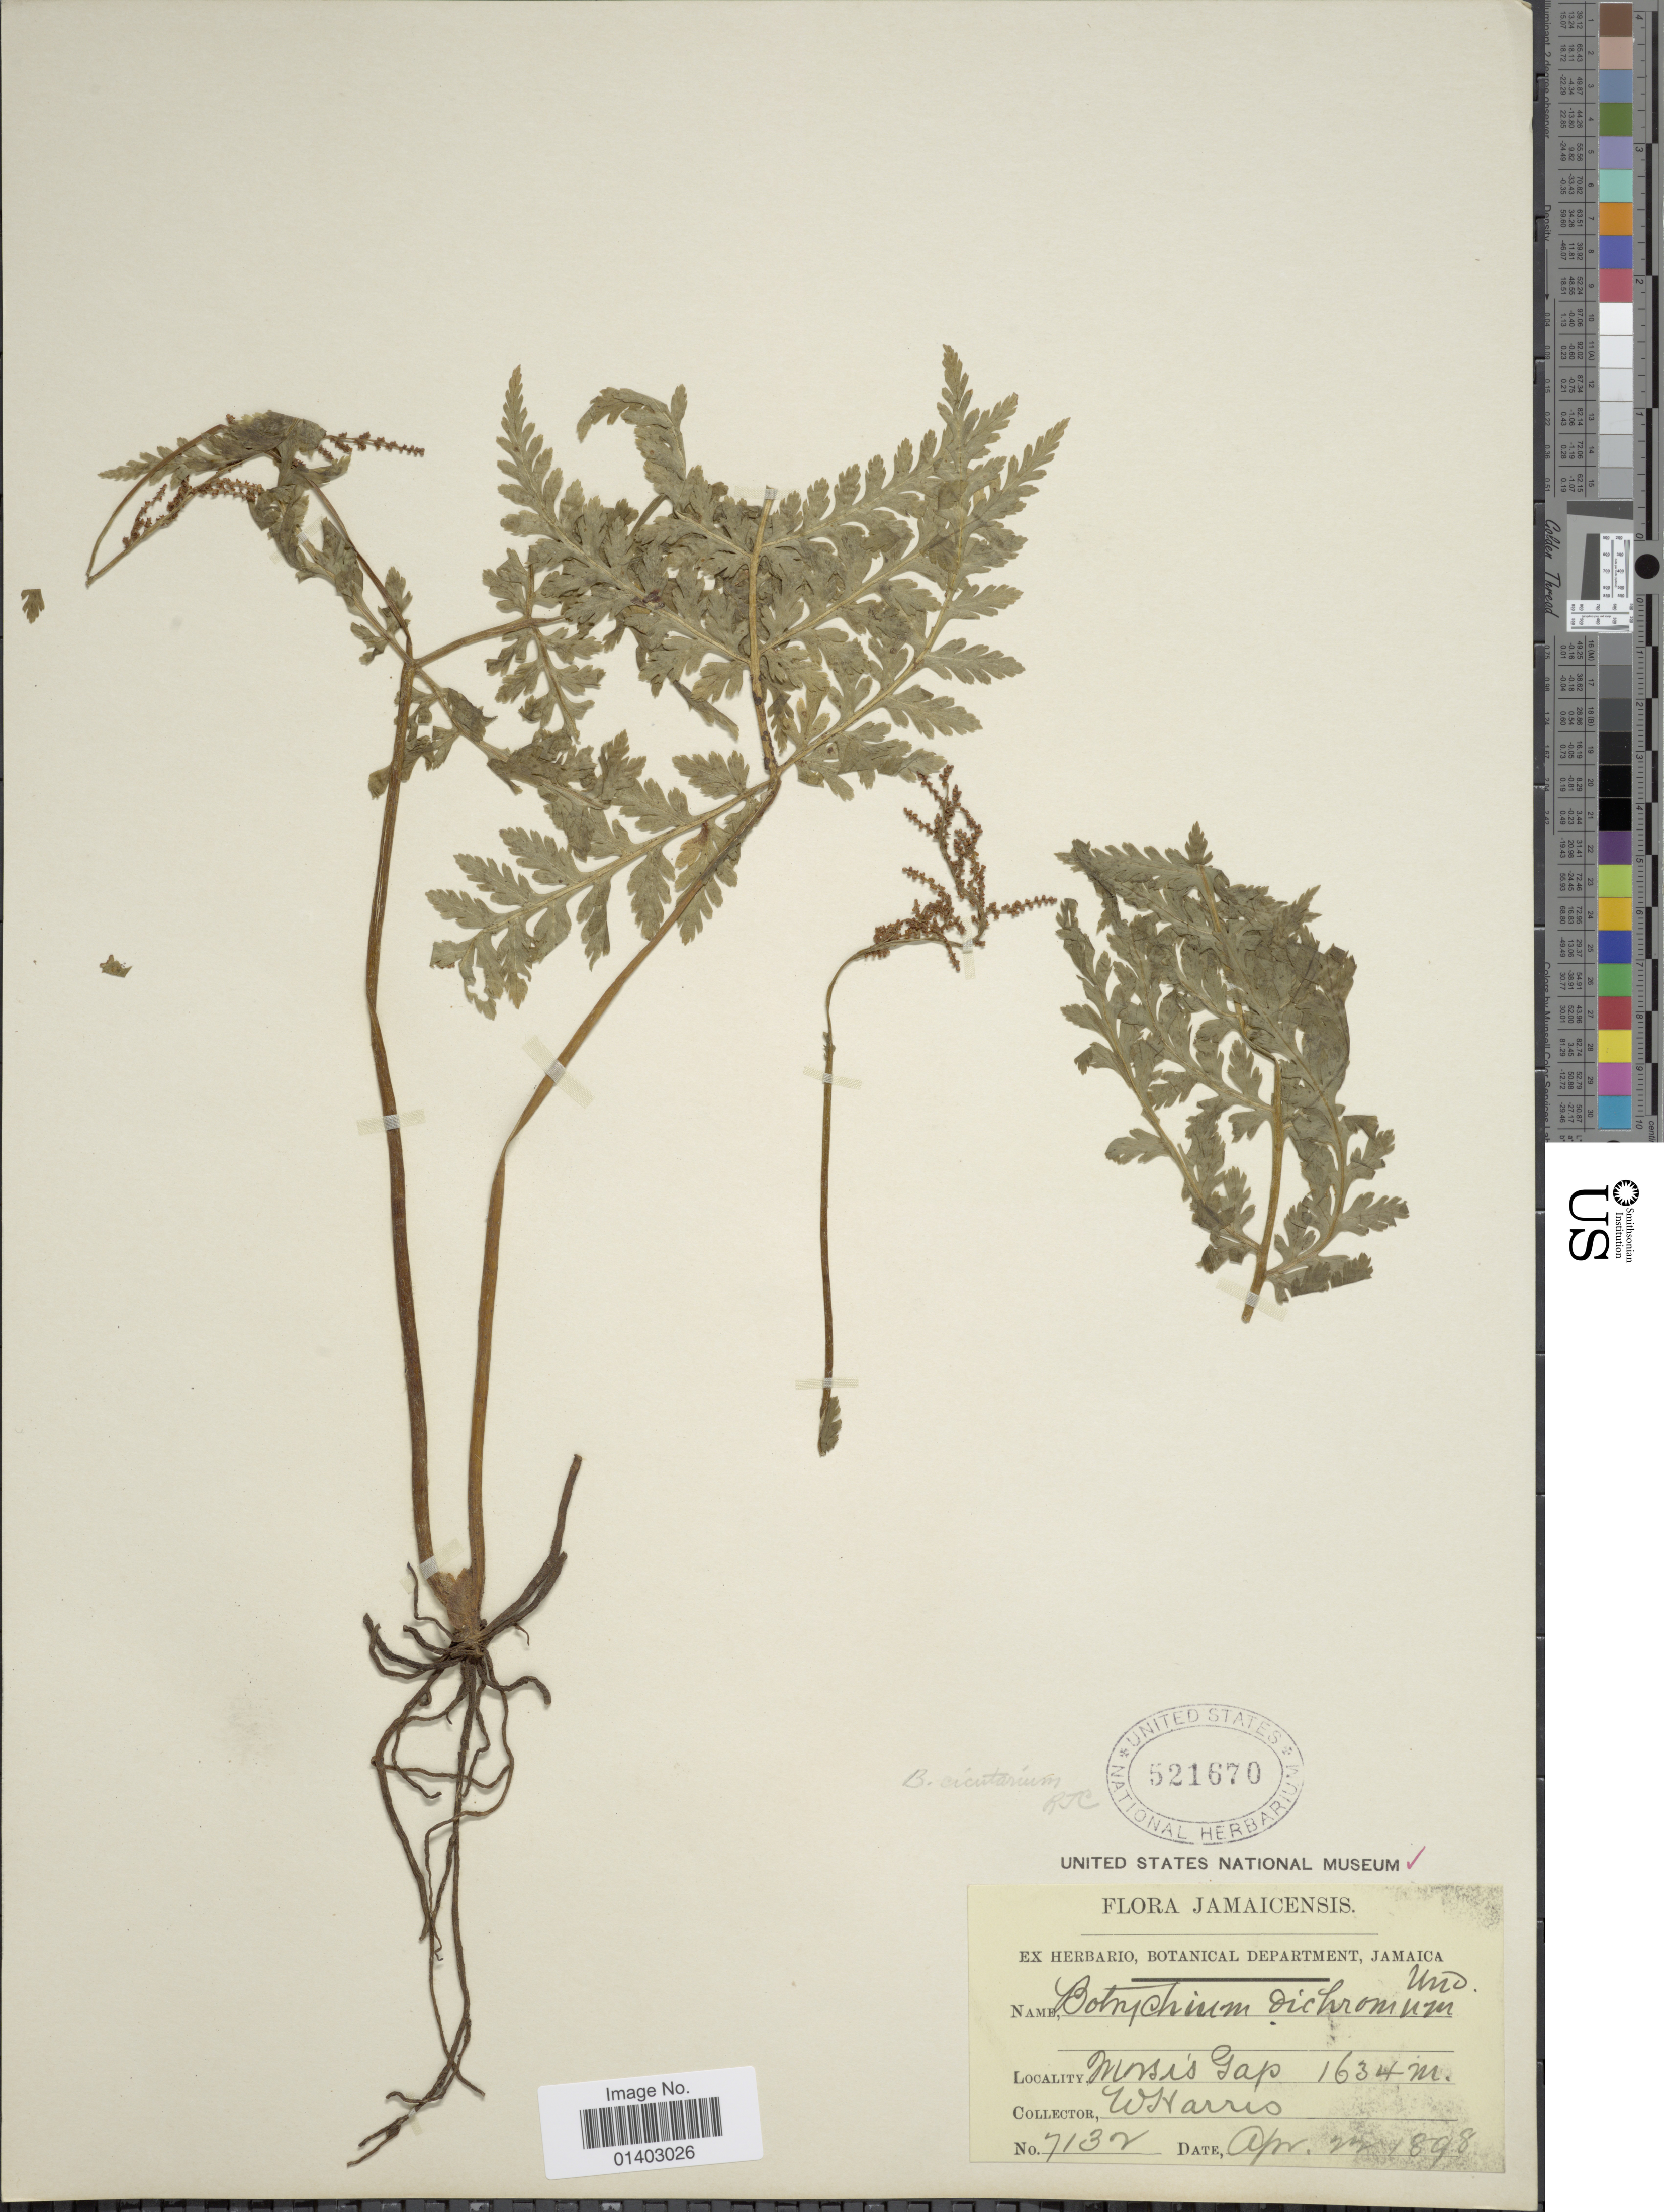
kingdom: Plantae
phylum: Tracheophyta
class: Polypodiopsida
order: Ophioglossales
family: Ophioglossaceae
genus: Botrychium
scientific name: Botrychium virginianum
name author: (L.) Sw.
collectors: W. H. Harris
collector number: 7132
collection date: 1898-04-22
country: Jamaica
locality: Morse's Gap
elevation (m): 1634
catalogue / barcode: US 521670